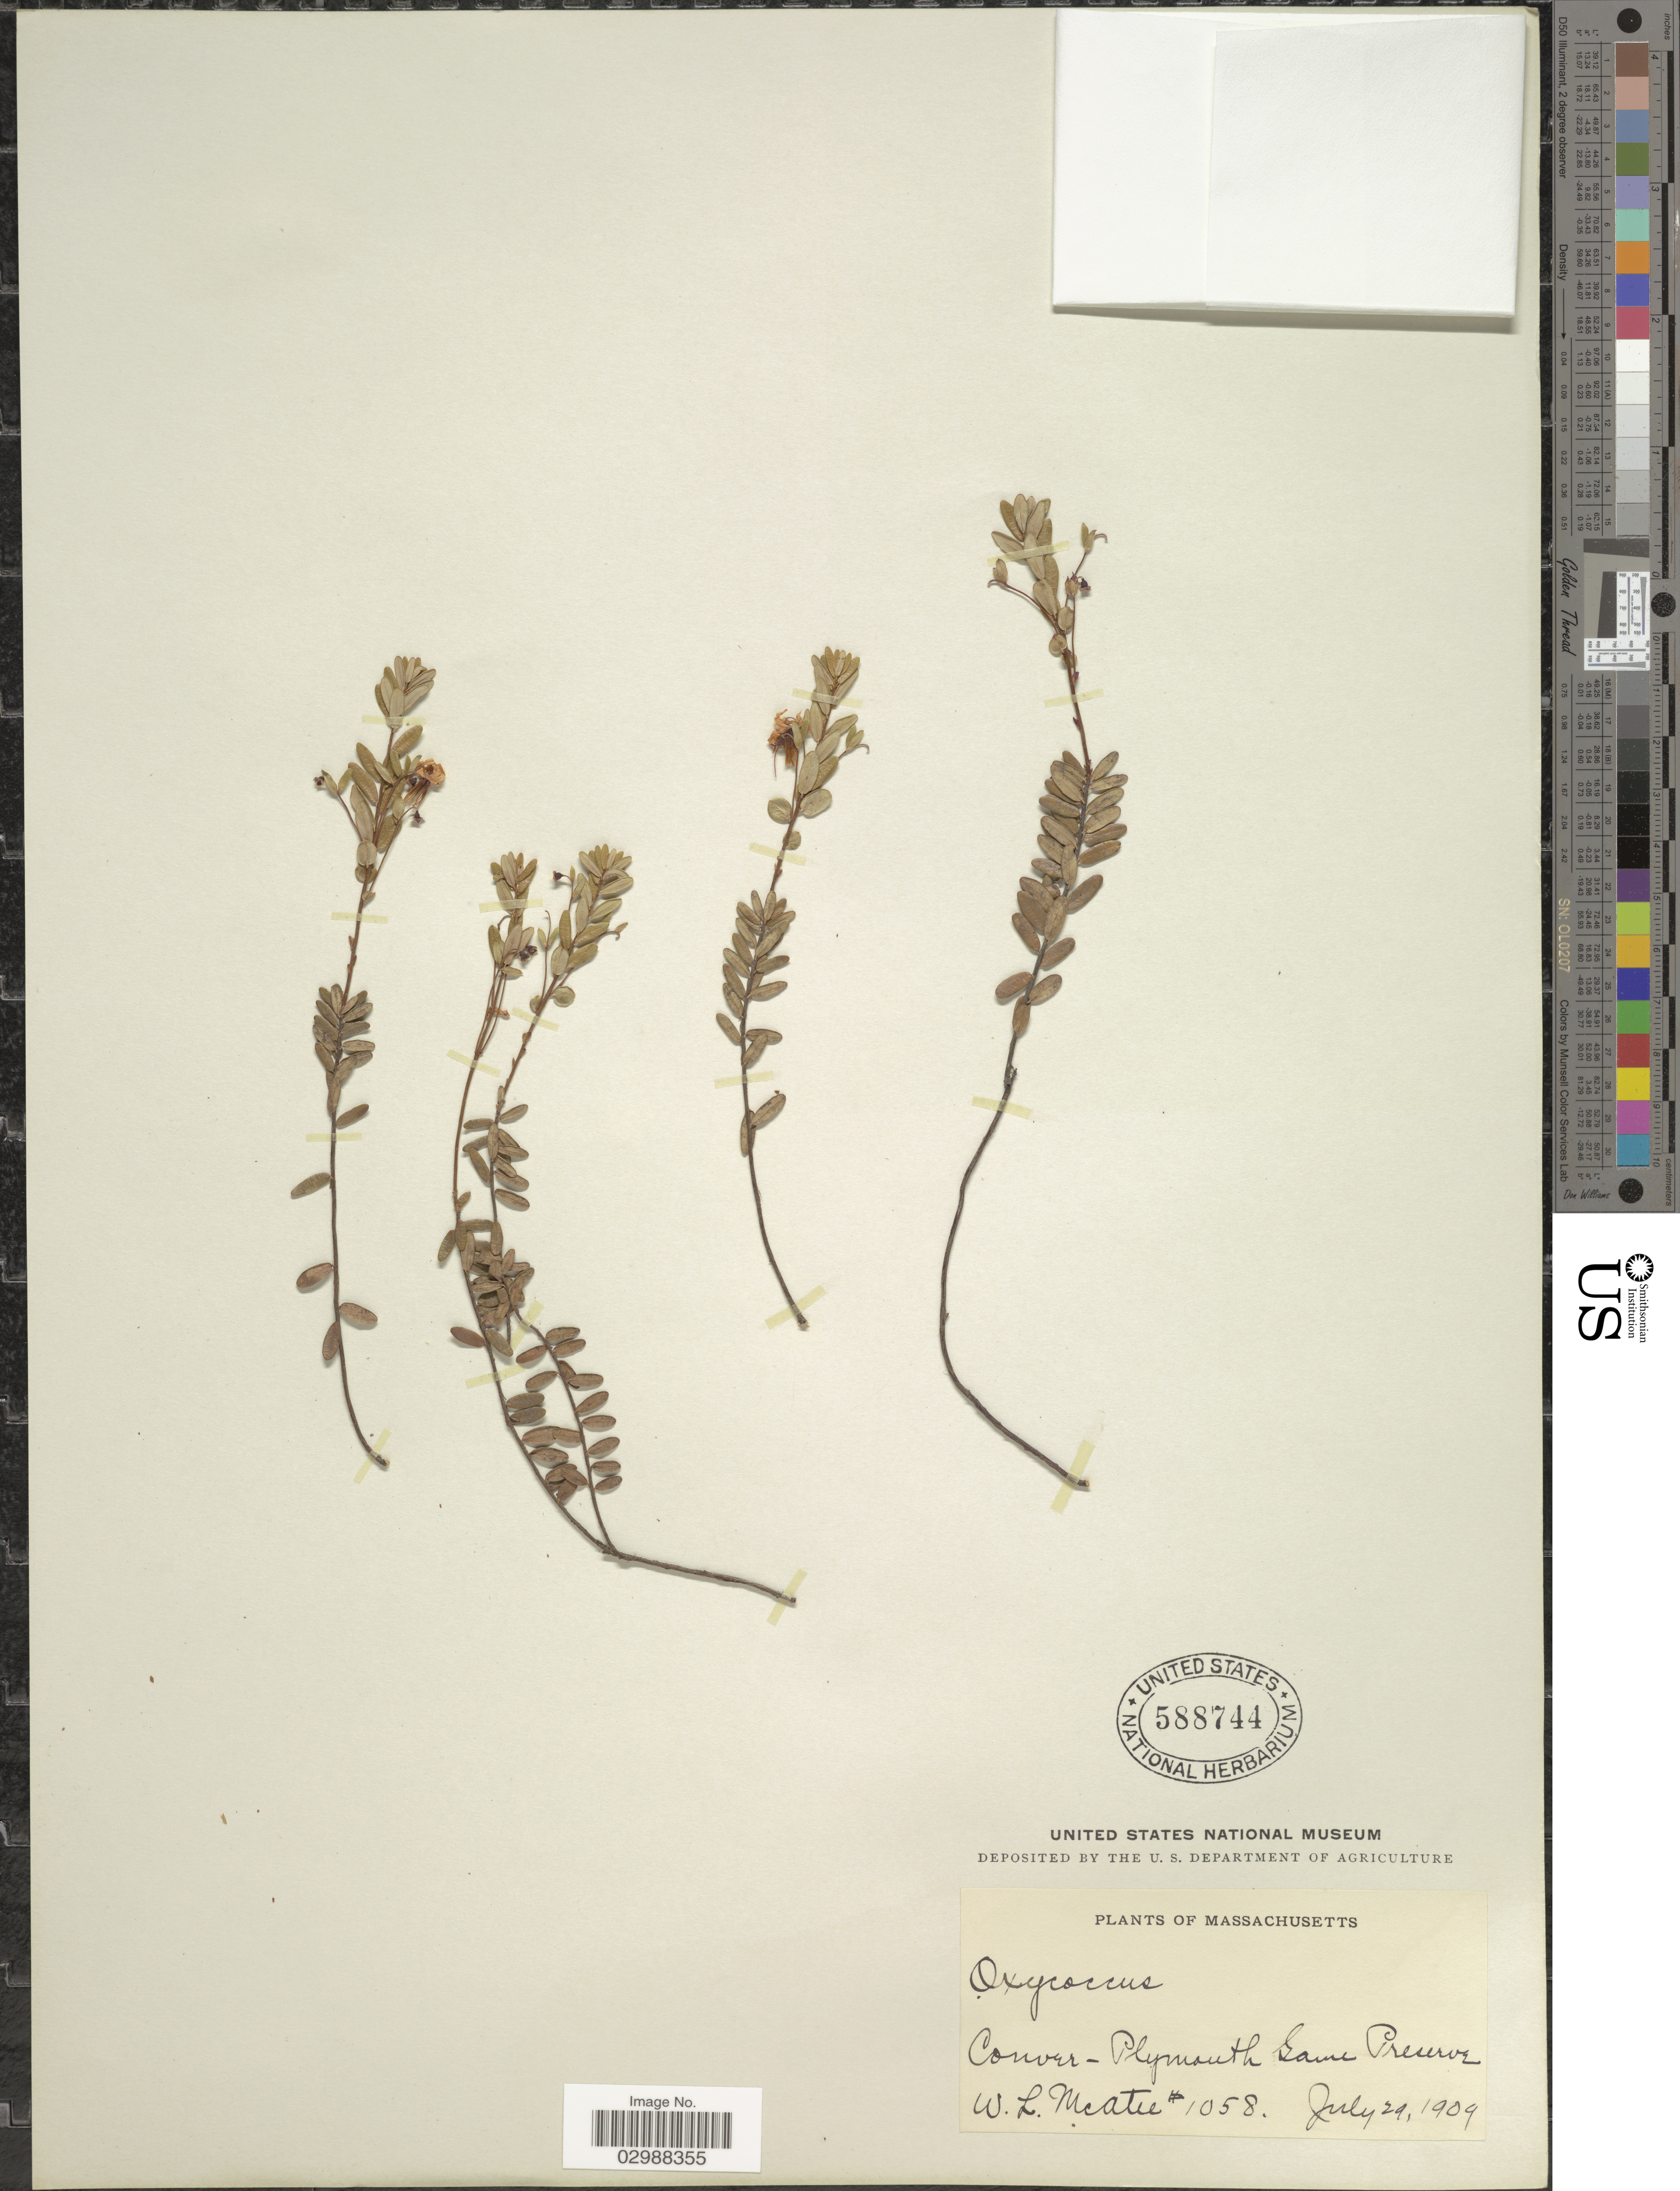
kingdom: Plantae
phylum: Tracheophyta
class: Magnoliopsida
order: Ericales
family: Ericaceae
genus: Vaccinium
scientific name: Vaccinium macrocarpon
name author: Aiton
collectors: W. McAtee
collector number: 1058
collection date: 1909-07-29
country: United States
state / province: Massachusetts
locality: Conver - Plymouth Game Preserve.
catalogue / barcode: US 588744